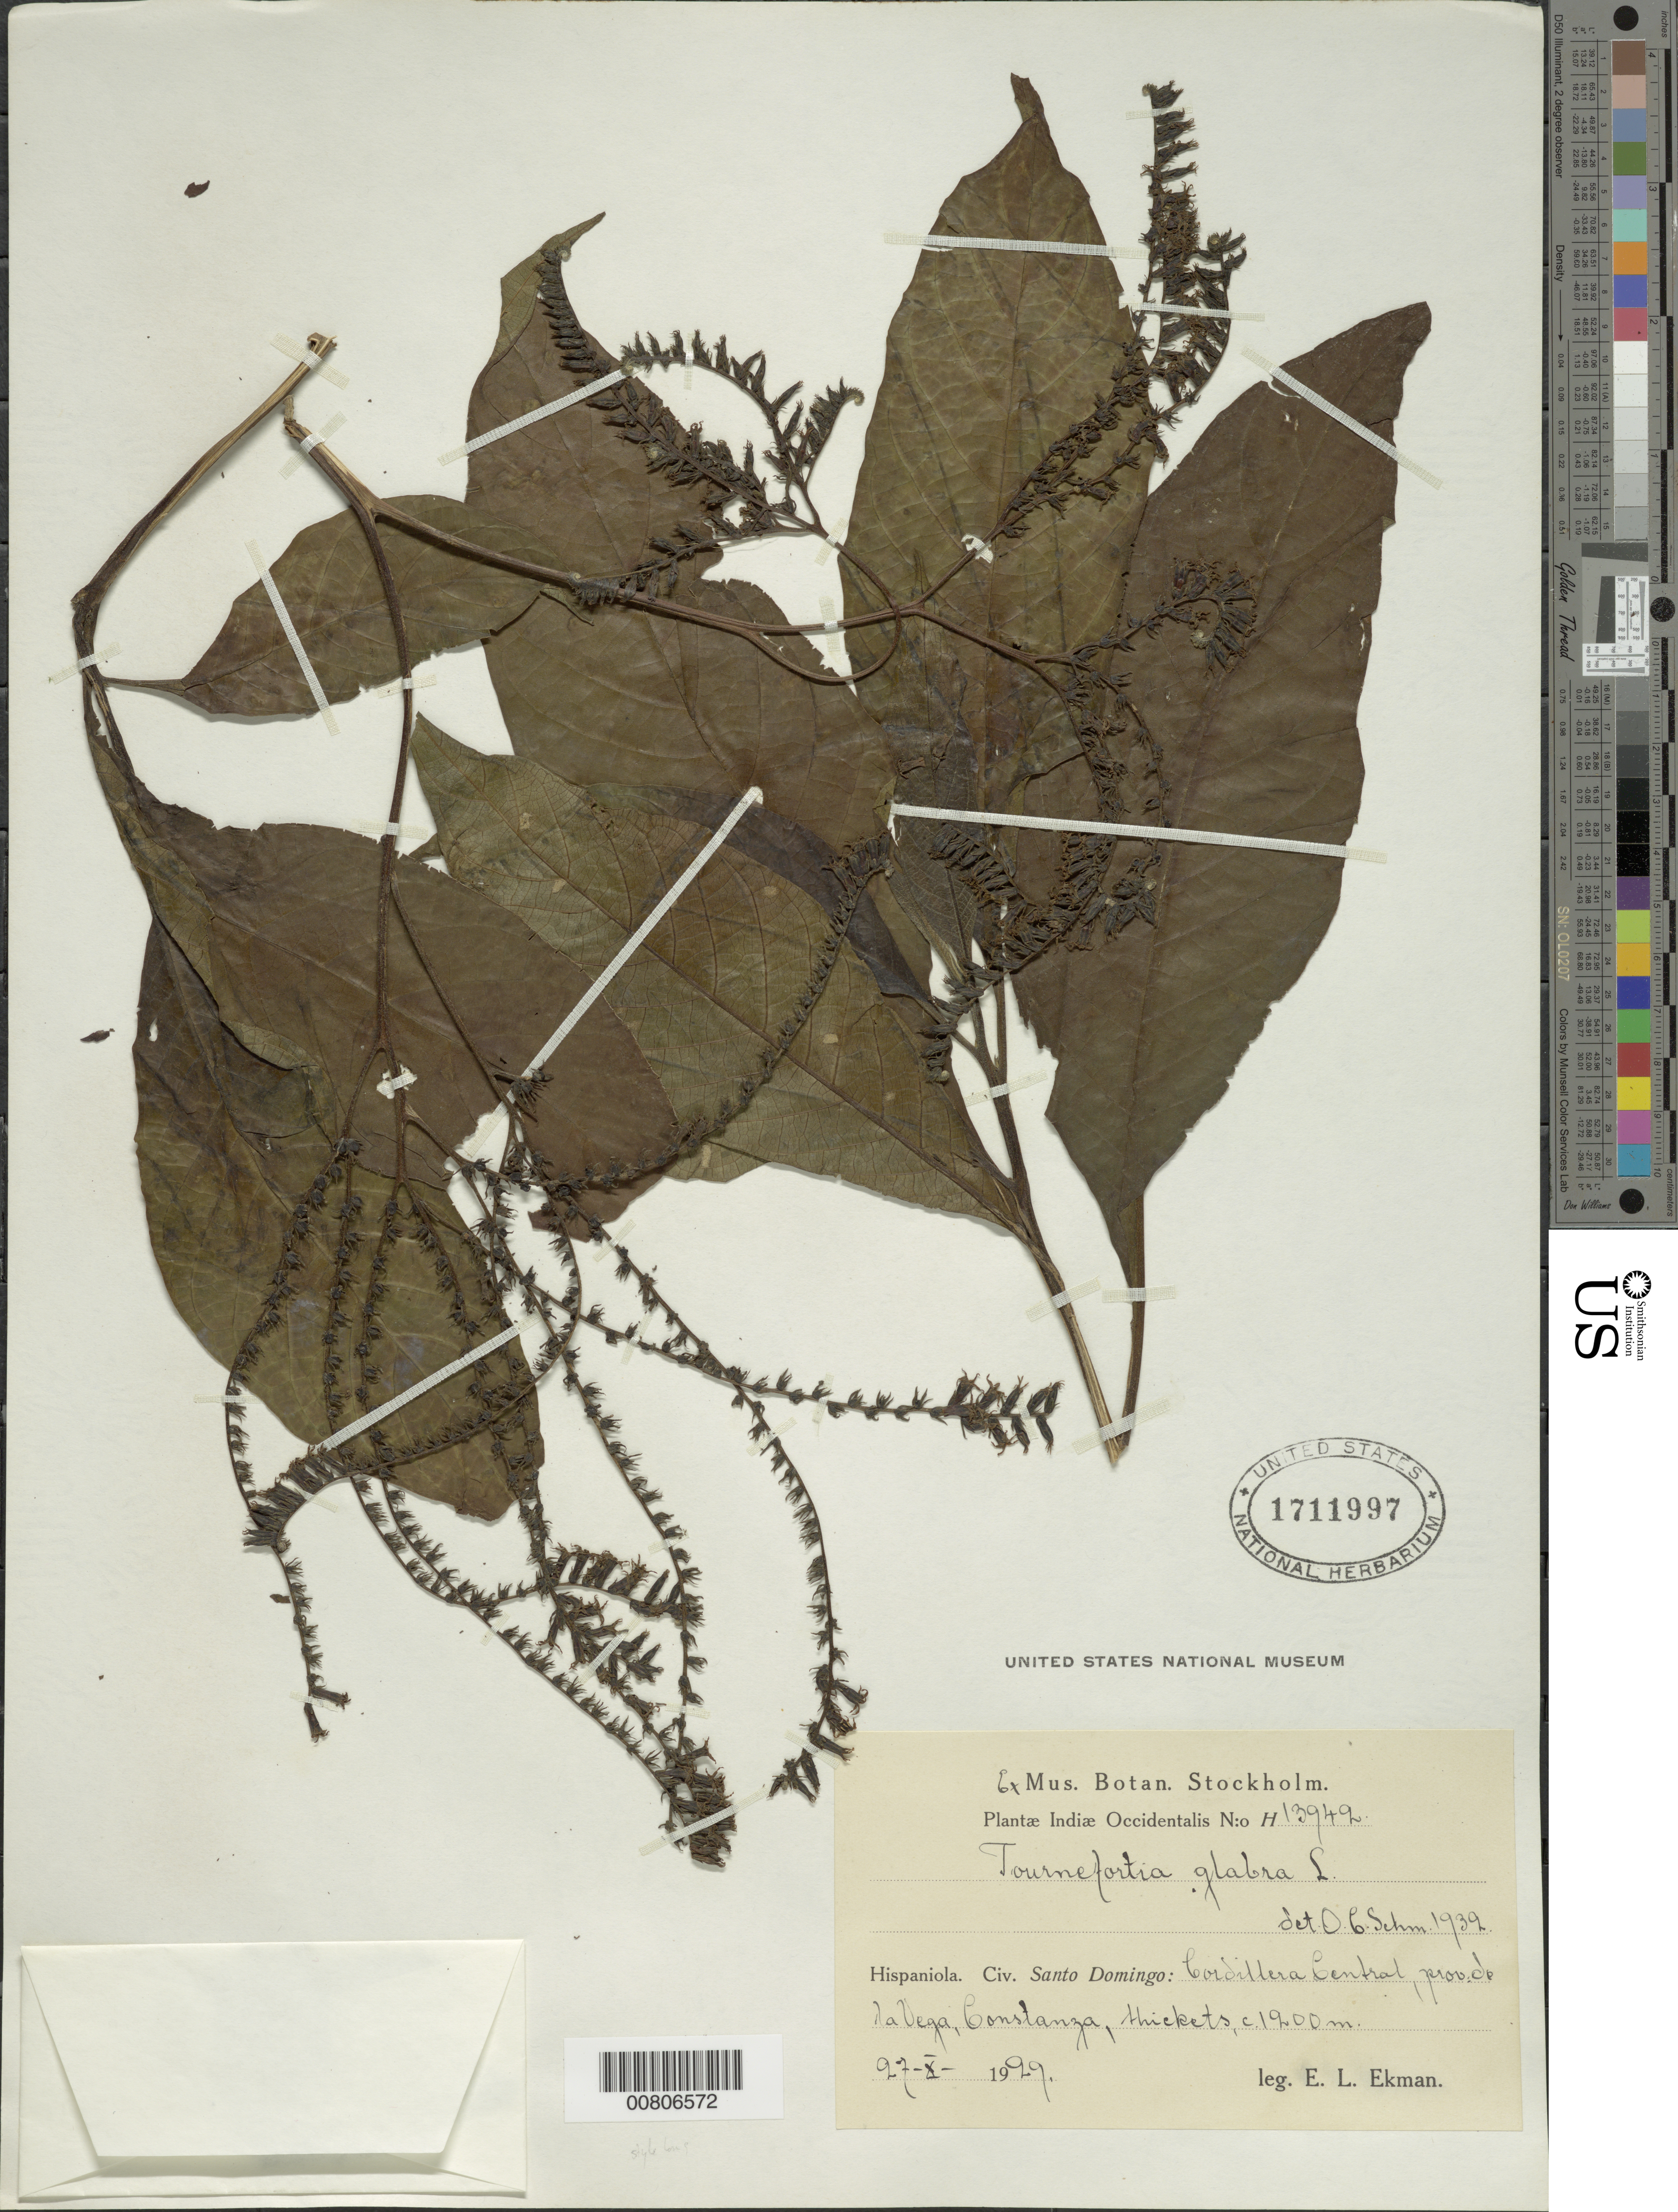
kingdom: Plantae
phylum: Tracheophyta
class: Magnoliopsida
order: Boraginales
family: Heliotropiaceae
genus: Tournefortia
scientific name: Tournefortia foetidissima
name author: L.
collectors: E. L. Ekman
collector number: H 13949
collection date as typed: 27 Oct 1929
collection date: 1929-10-27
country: Dominican Republic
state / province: La Vega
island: Hispaniola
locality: Cordillera Central, Constanza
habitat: Thickets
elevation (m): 1900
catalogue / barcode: US 1711997